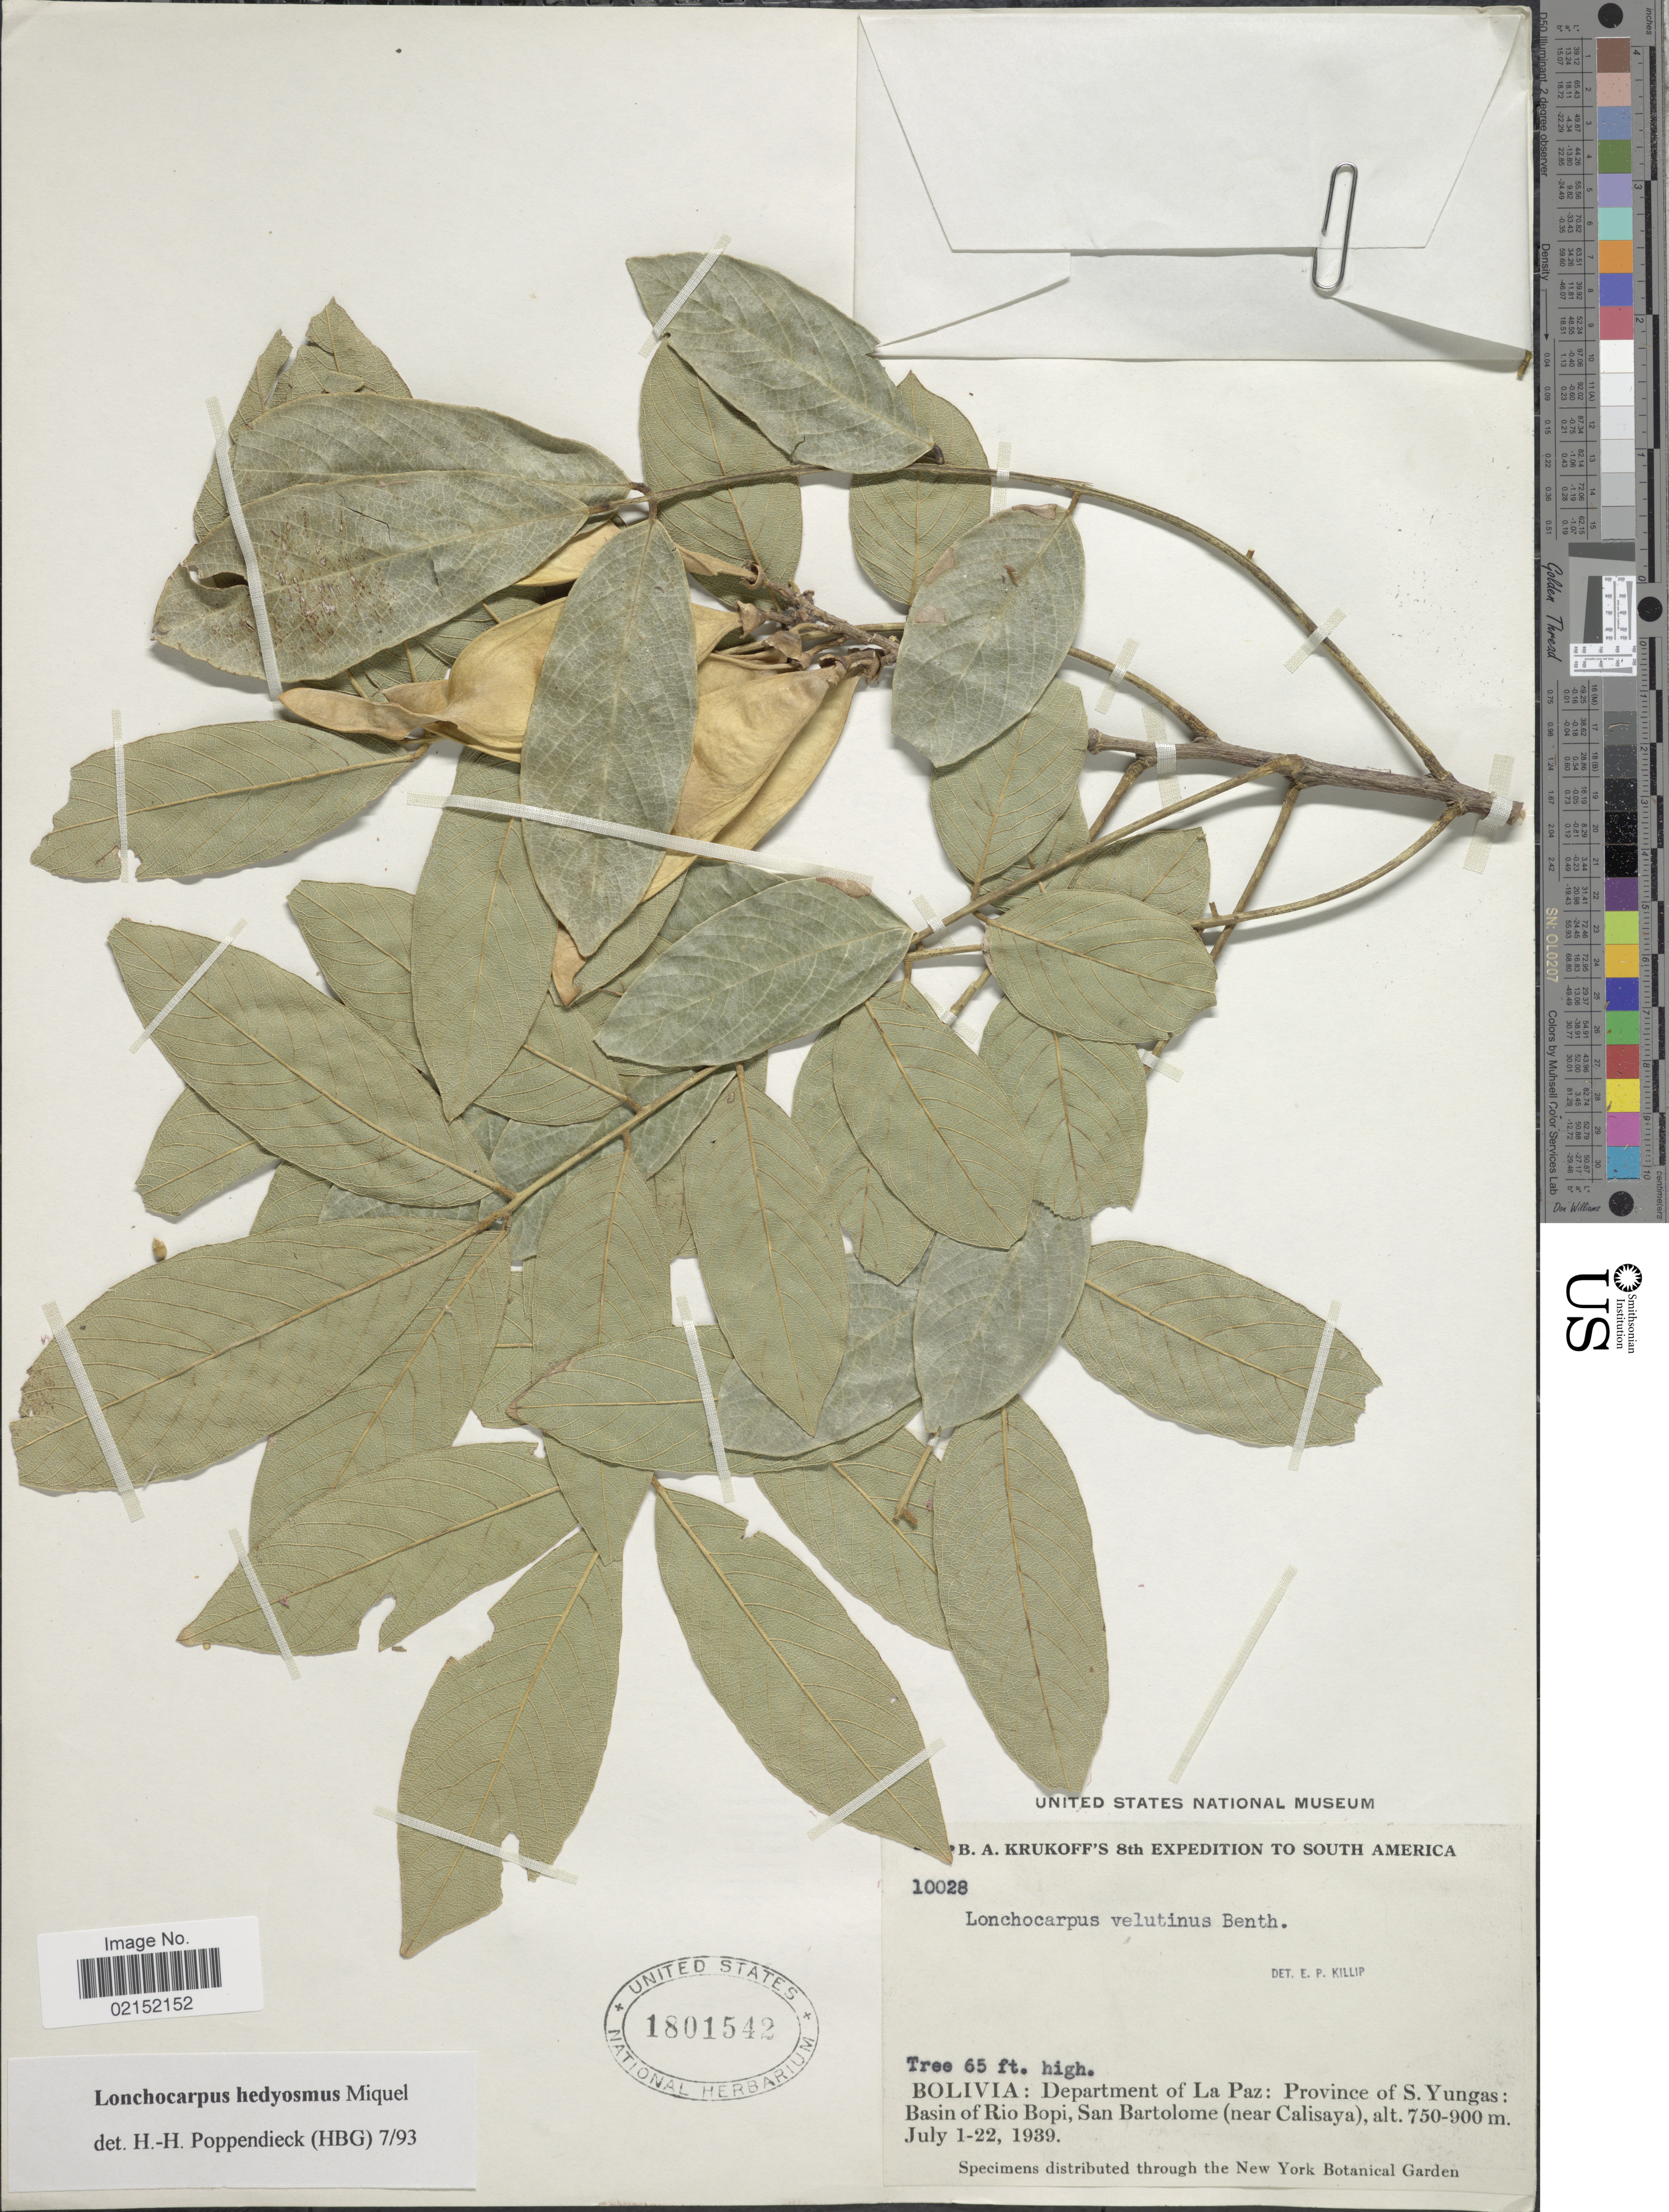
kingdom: Plantae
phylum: Tracheophyta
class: Magnoliopsida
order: Fabales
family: Fabaceae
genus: Lonchocarpus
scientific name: Lonchocarpus hedyosmus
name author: Miq.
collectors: B. A. Krukoff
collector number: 10028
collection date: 1939-07-01/1939-07-22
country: Bolivia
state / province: La Paz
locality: Bolivia: Departament of La Paz: Province of S. Yungas: Basin of Rio Bopi, San Bartolome (near Calisaya).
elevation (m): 750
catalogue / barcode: US 1801542